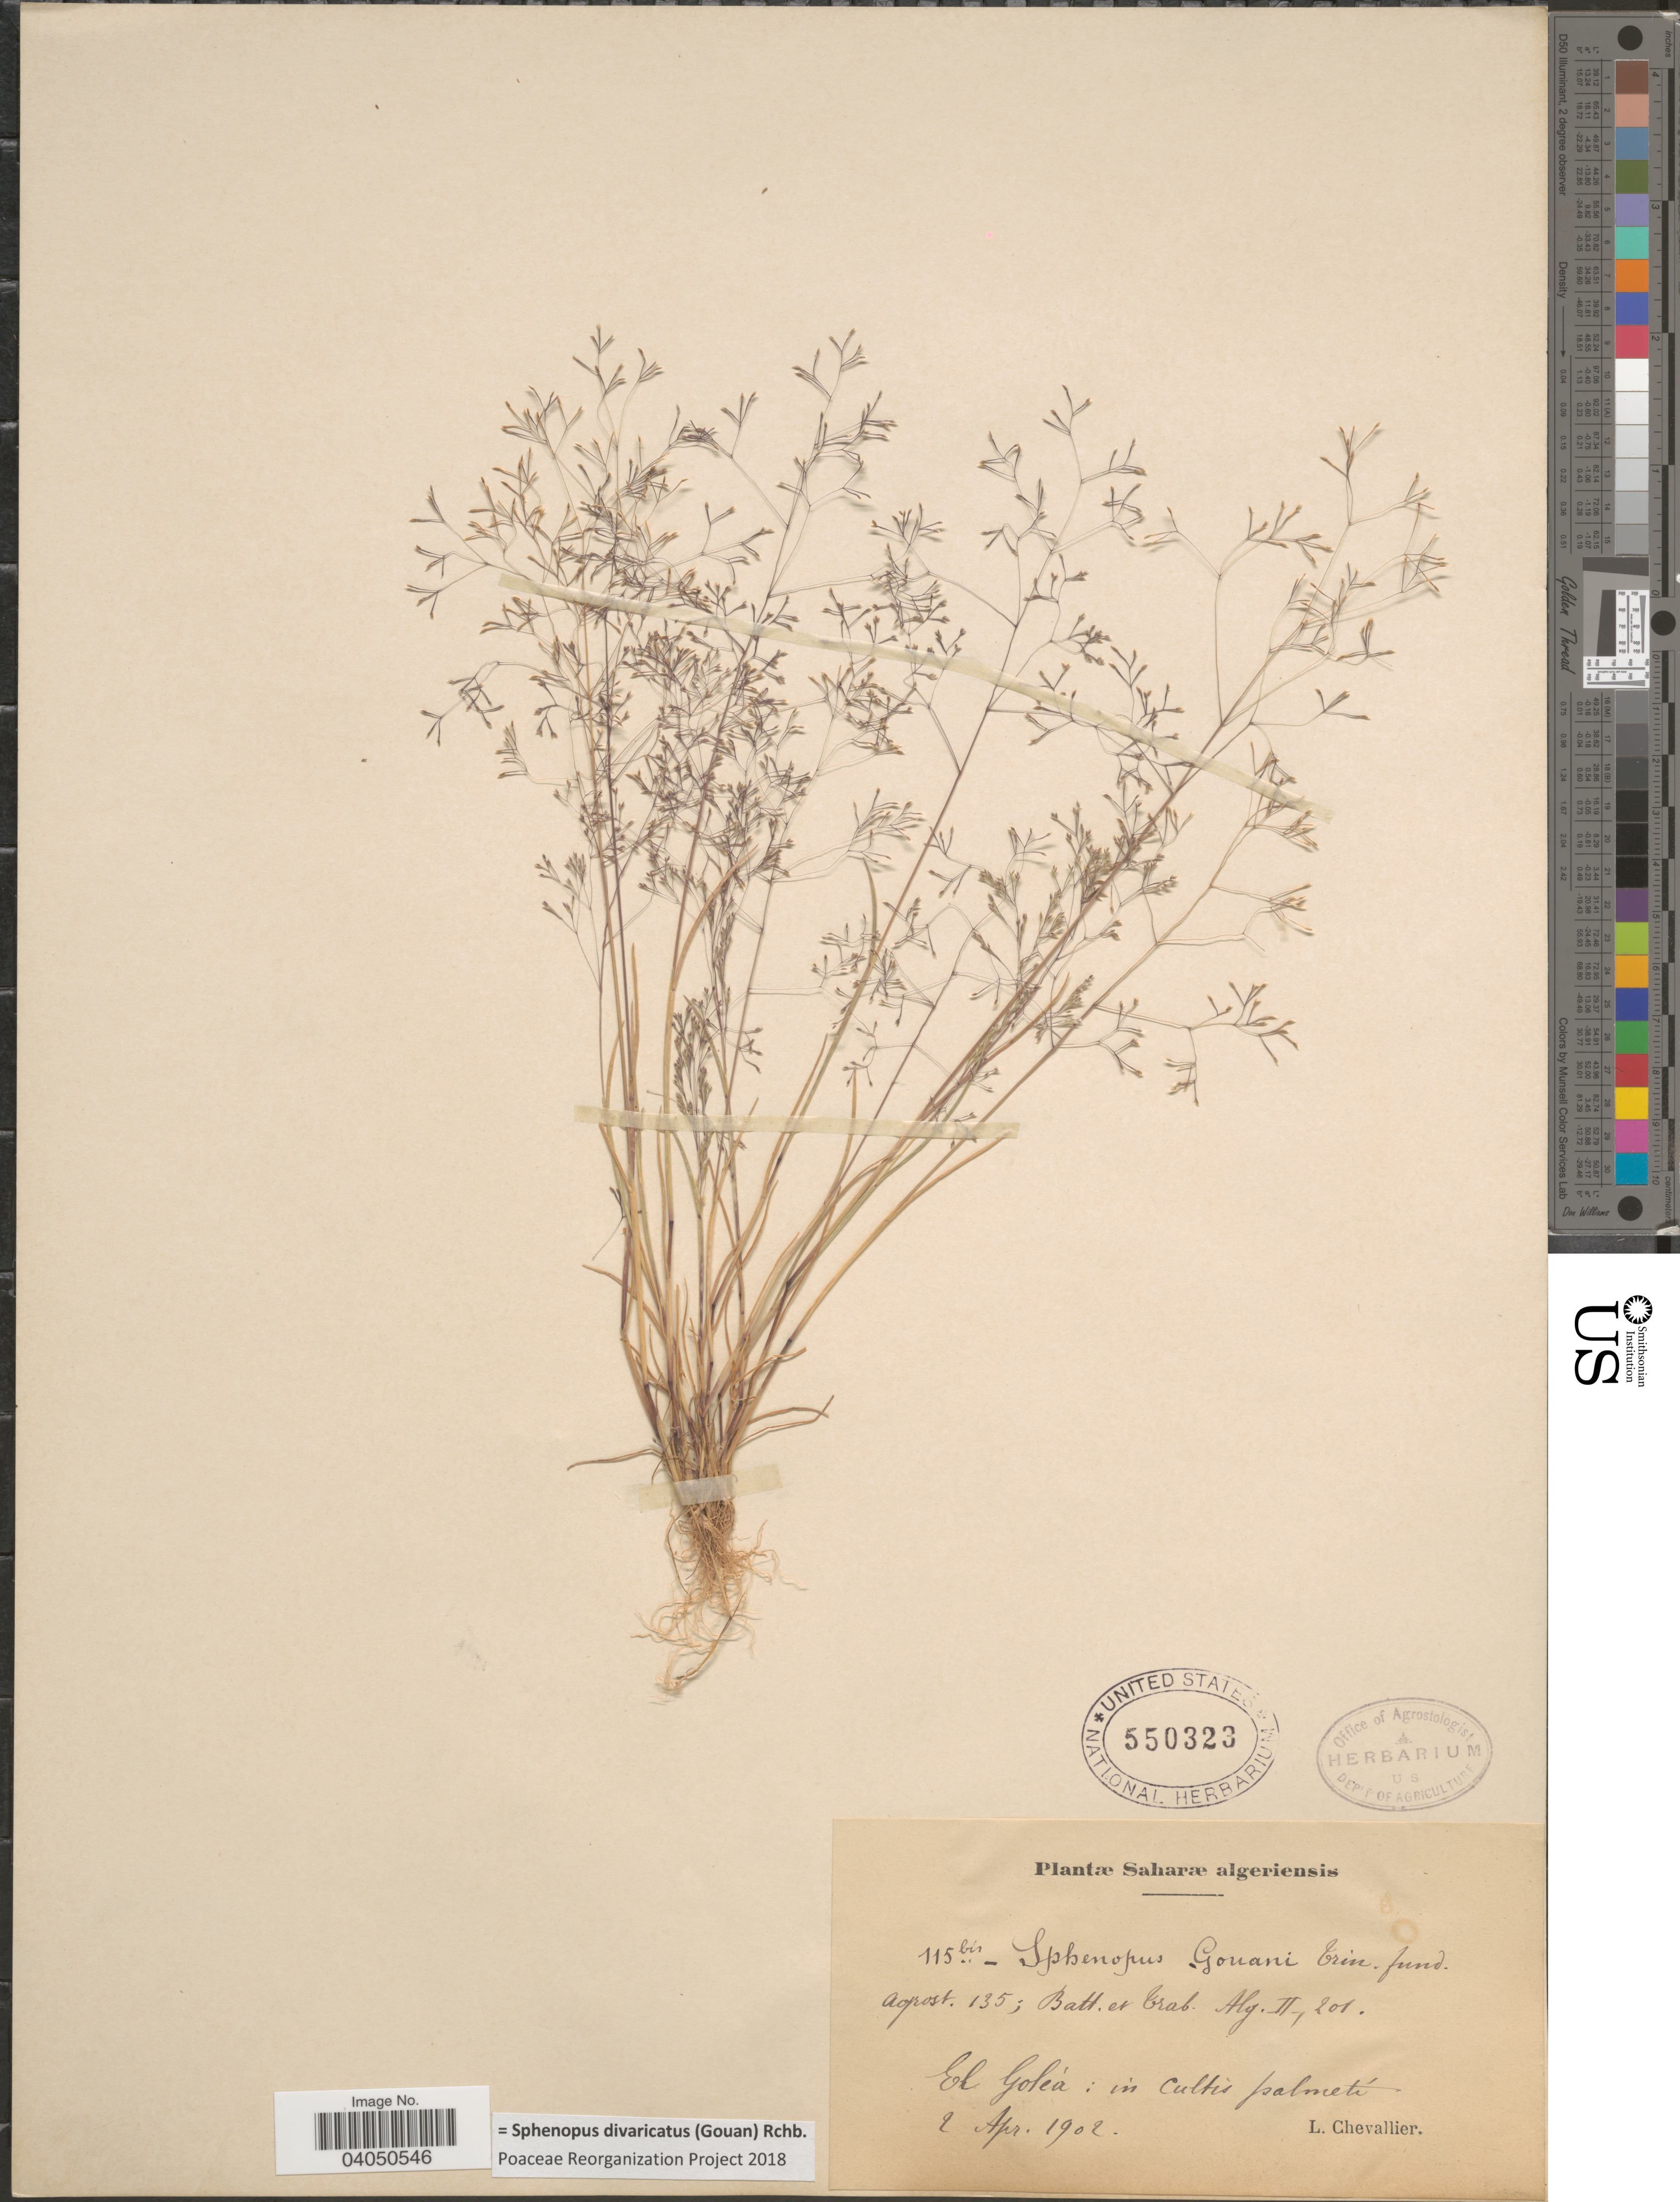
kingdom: Plantae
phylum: Tracheophyta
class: Liliopsida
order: Poales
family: Poaceae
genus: Sphenopus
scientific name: Sphenopus divaricatus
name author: (Gouan) Rchb.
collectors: L. Chevallier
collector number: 115bis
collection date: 1902-04-02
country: Algeria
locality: Saharæ algeriensis. El Goleá: in cultis palmetí.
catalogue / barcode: US 550323